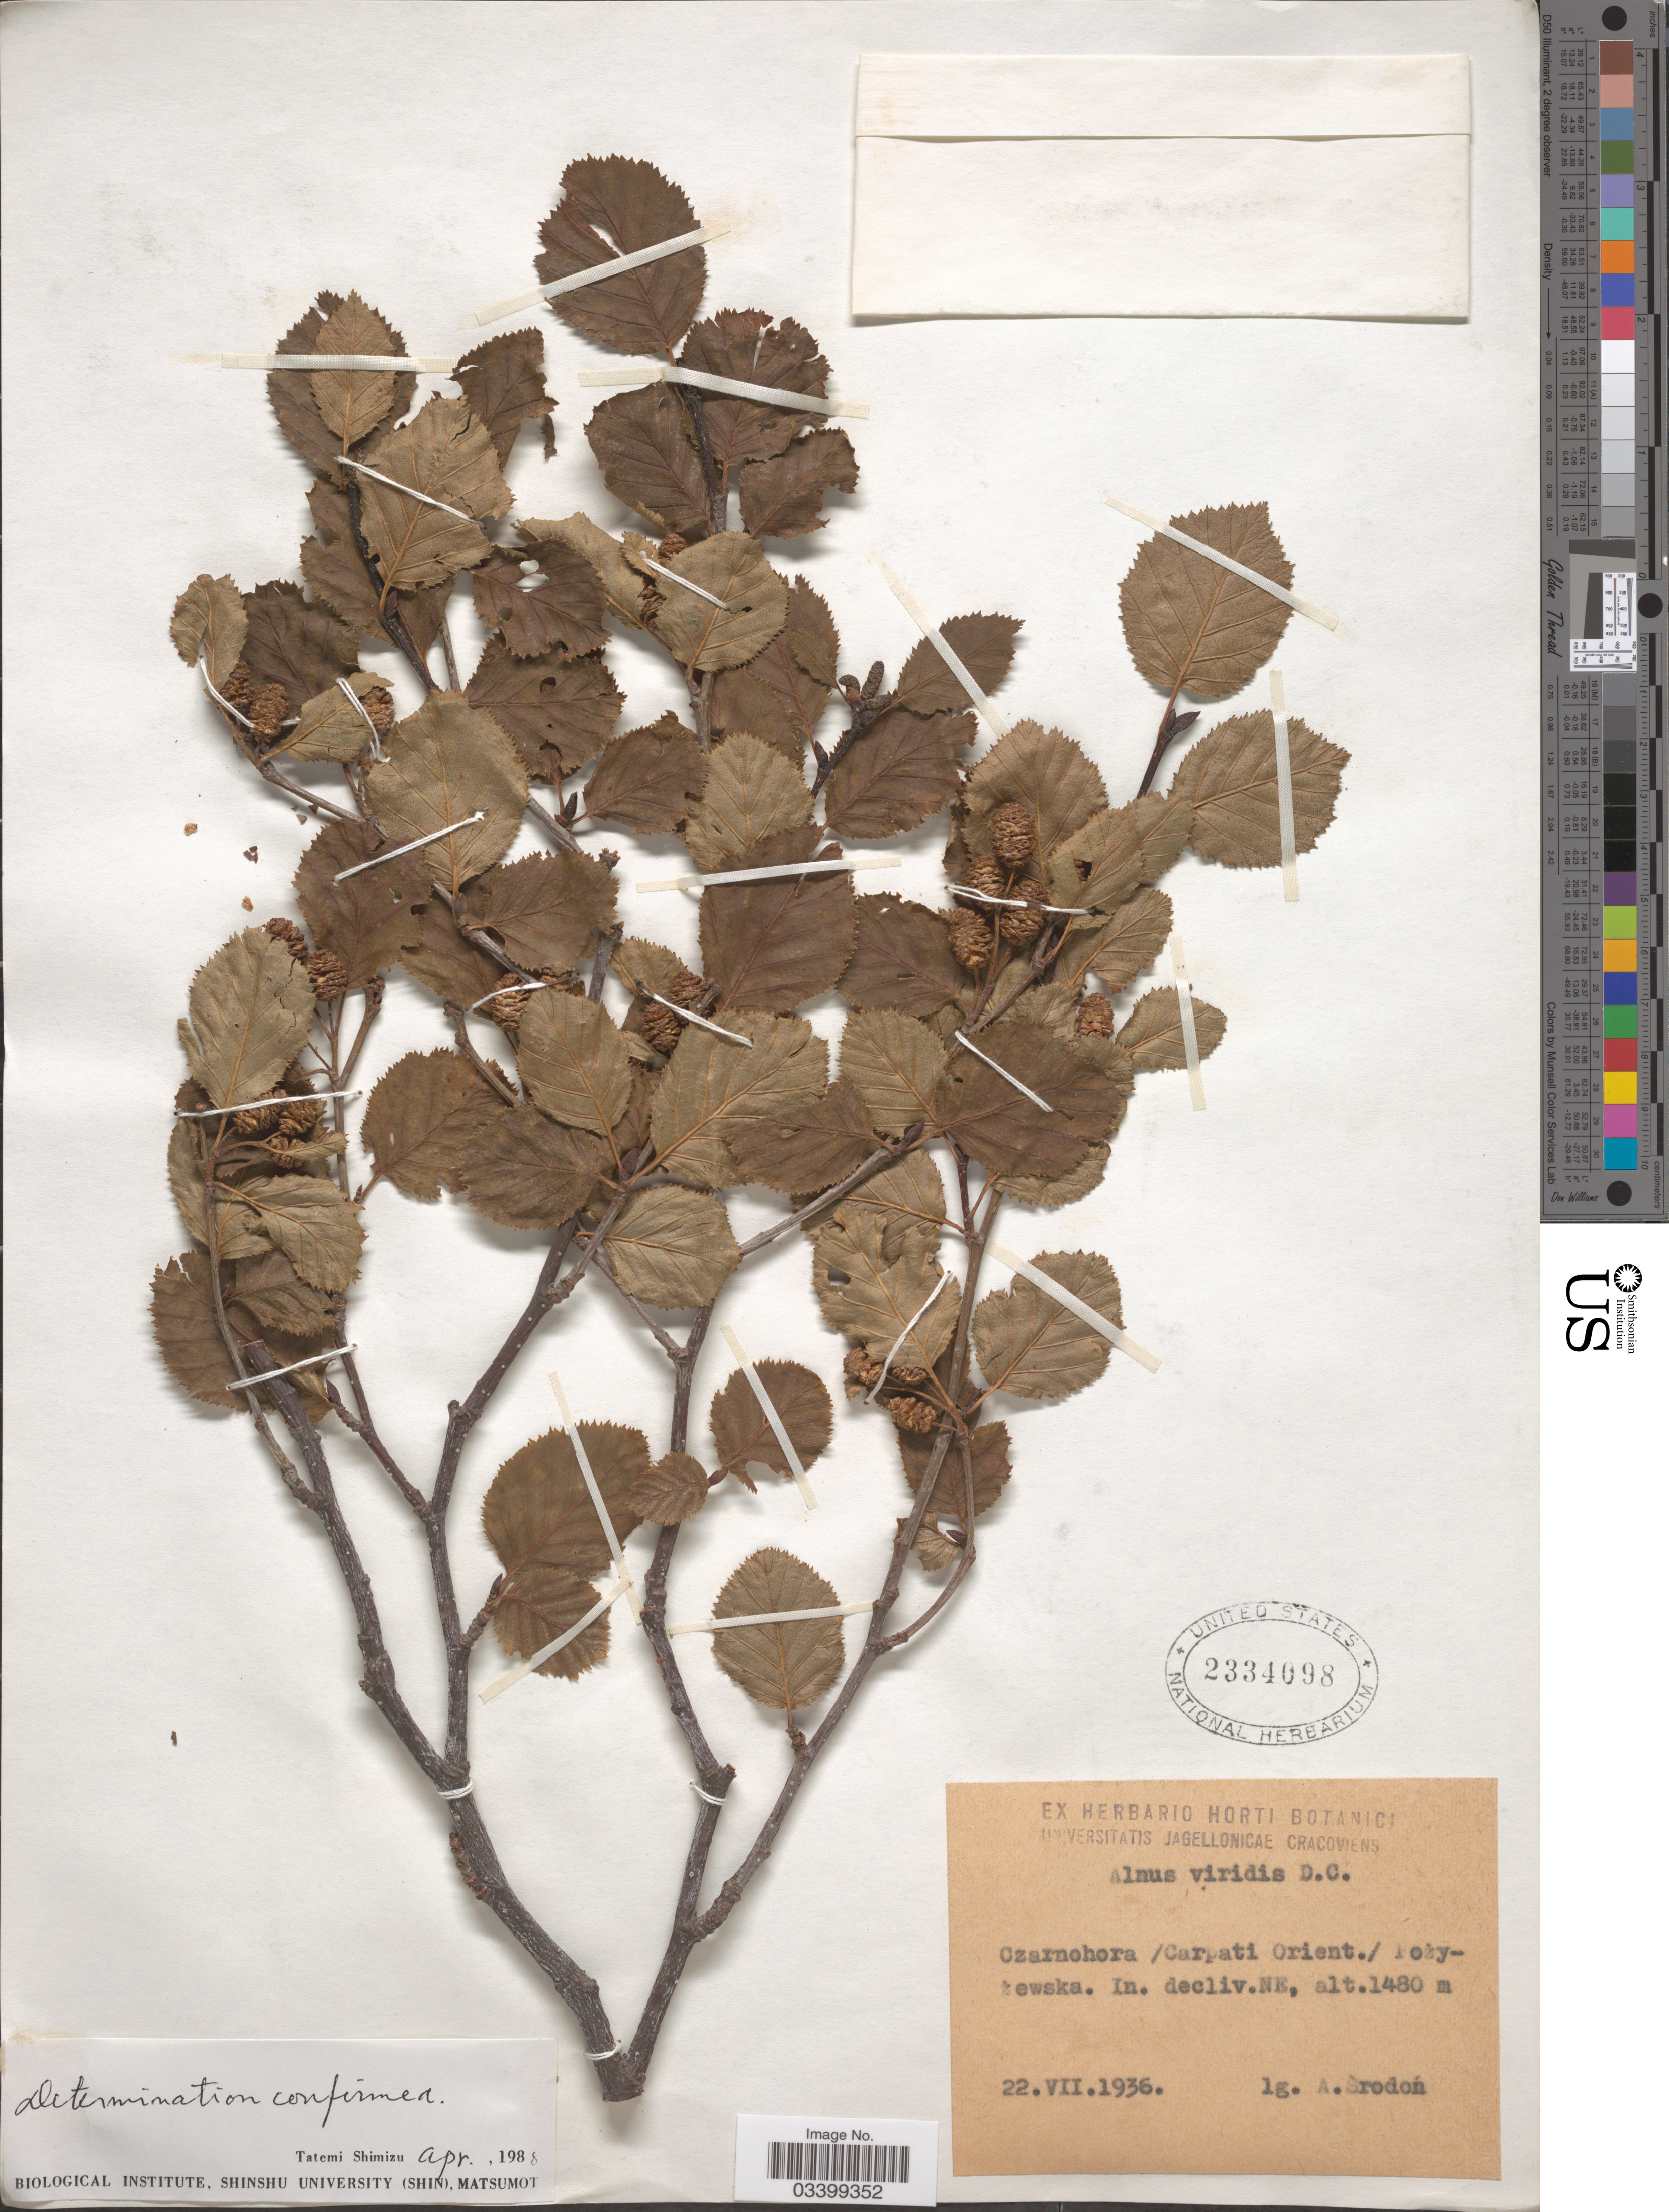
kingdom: Plantae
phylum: Tracheophyta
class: Magnoliopsida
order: Fagales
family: Betulaceae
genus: Alnus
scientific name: Alnus viridis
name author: (Chaix) DC.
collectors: A. Srodon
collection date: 1936-07-22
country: Ukraine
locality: Czarnohora/ Carpati Orient./ Fożyżewska. In decliv. NE.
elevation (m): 1480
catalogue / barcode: US 2334098